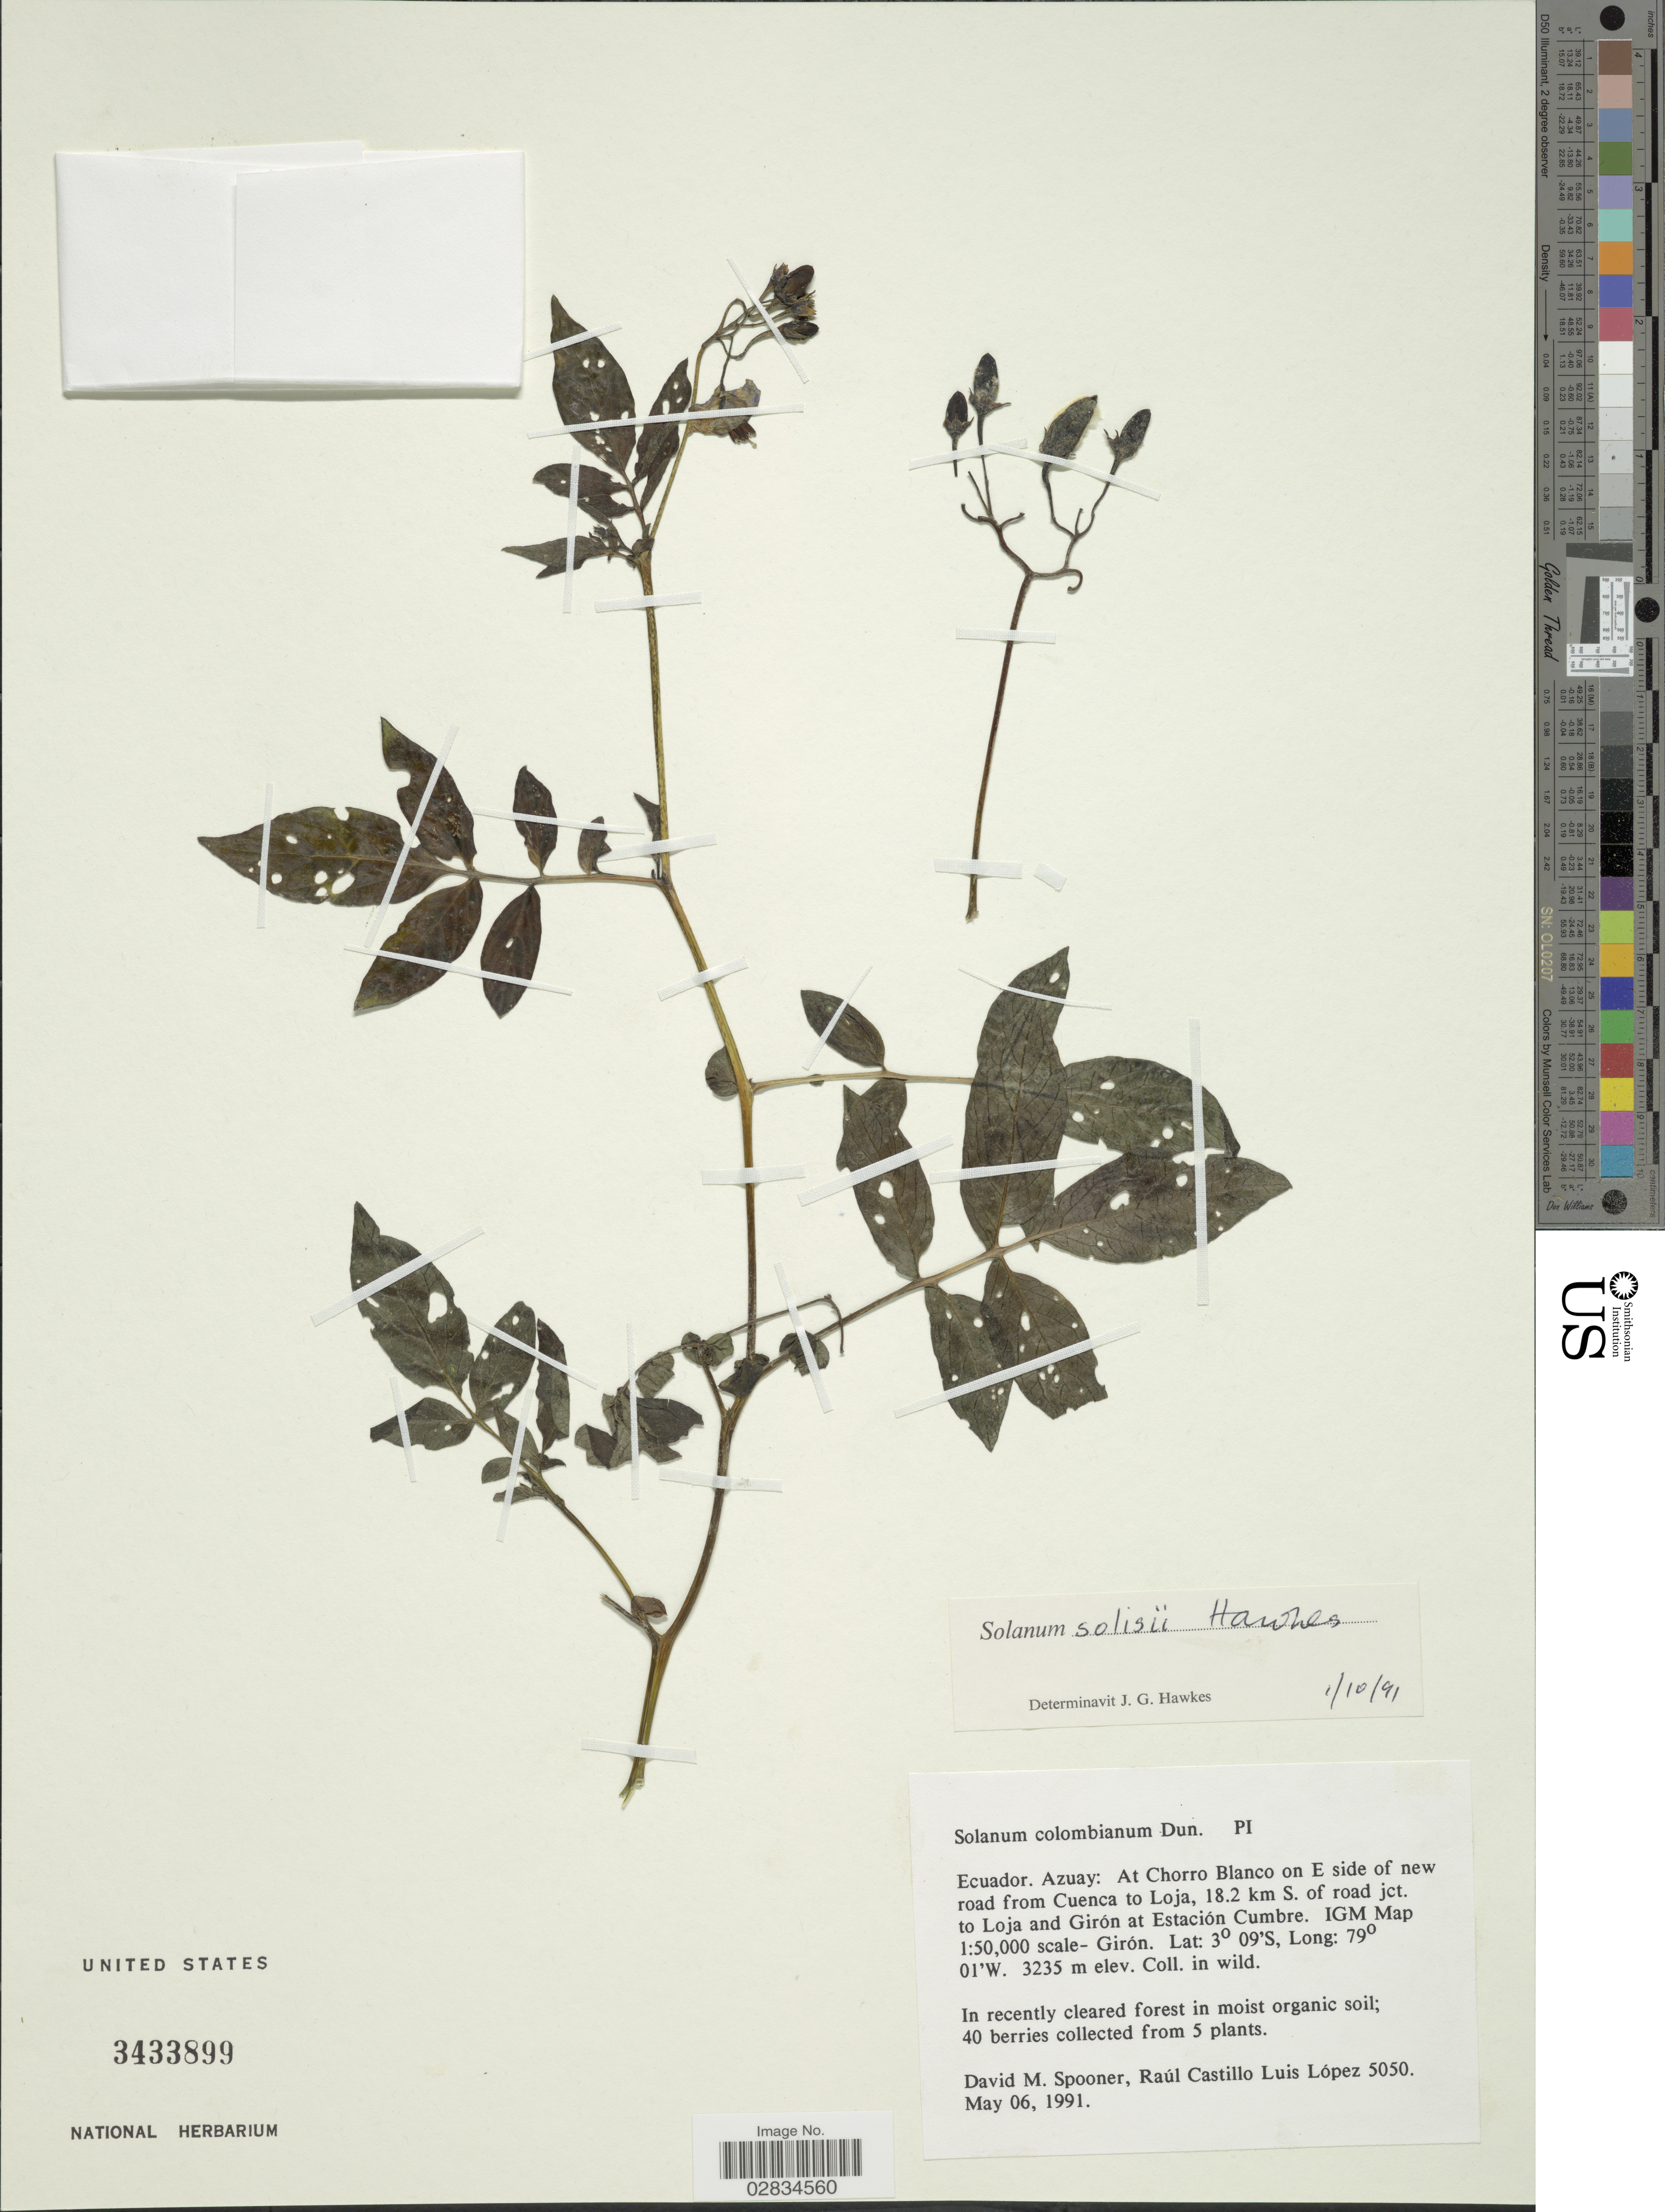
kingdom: Plantae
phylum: Tracheophyta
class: Magnoliopsida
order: Solanales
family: Solanaceae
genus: Solanum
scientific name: Solanum solisii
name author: Hawkes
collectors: D. Spooner & R. Lopez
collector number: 5050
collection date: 1991-05-06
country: Ecuador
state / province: Azuay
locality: Azuay: At Chorro Blanco on E side of new road from Cuenca to Loja, 18.2 km S. of road jct. to Loja and Girón at Estación Cumbre. IGM Map 1:50,000 scale - Girón.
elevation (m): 3235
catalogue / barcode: US 3433899